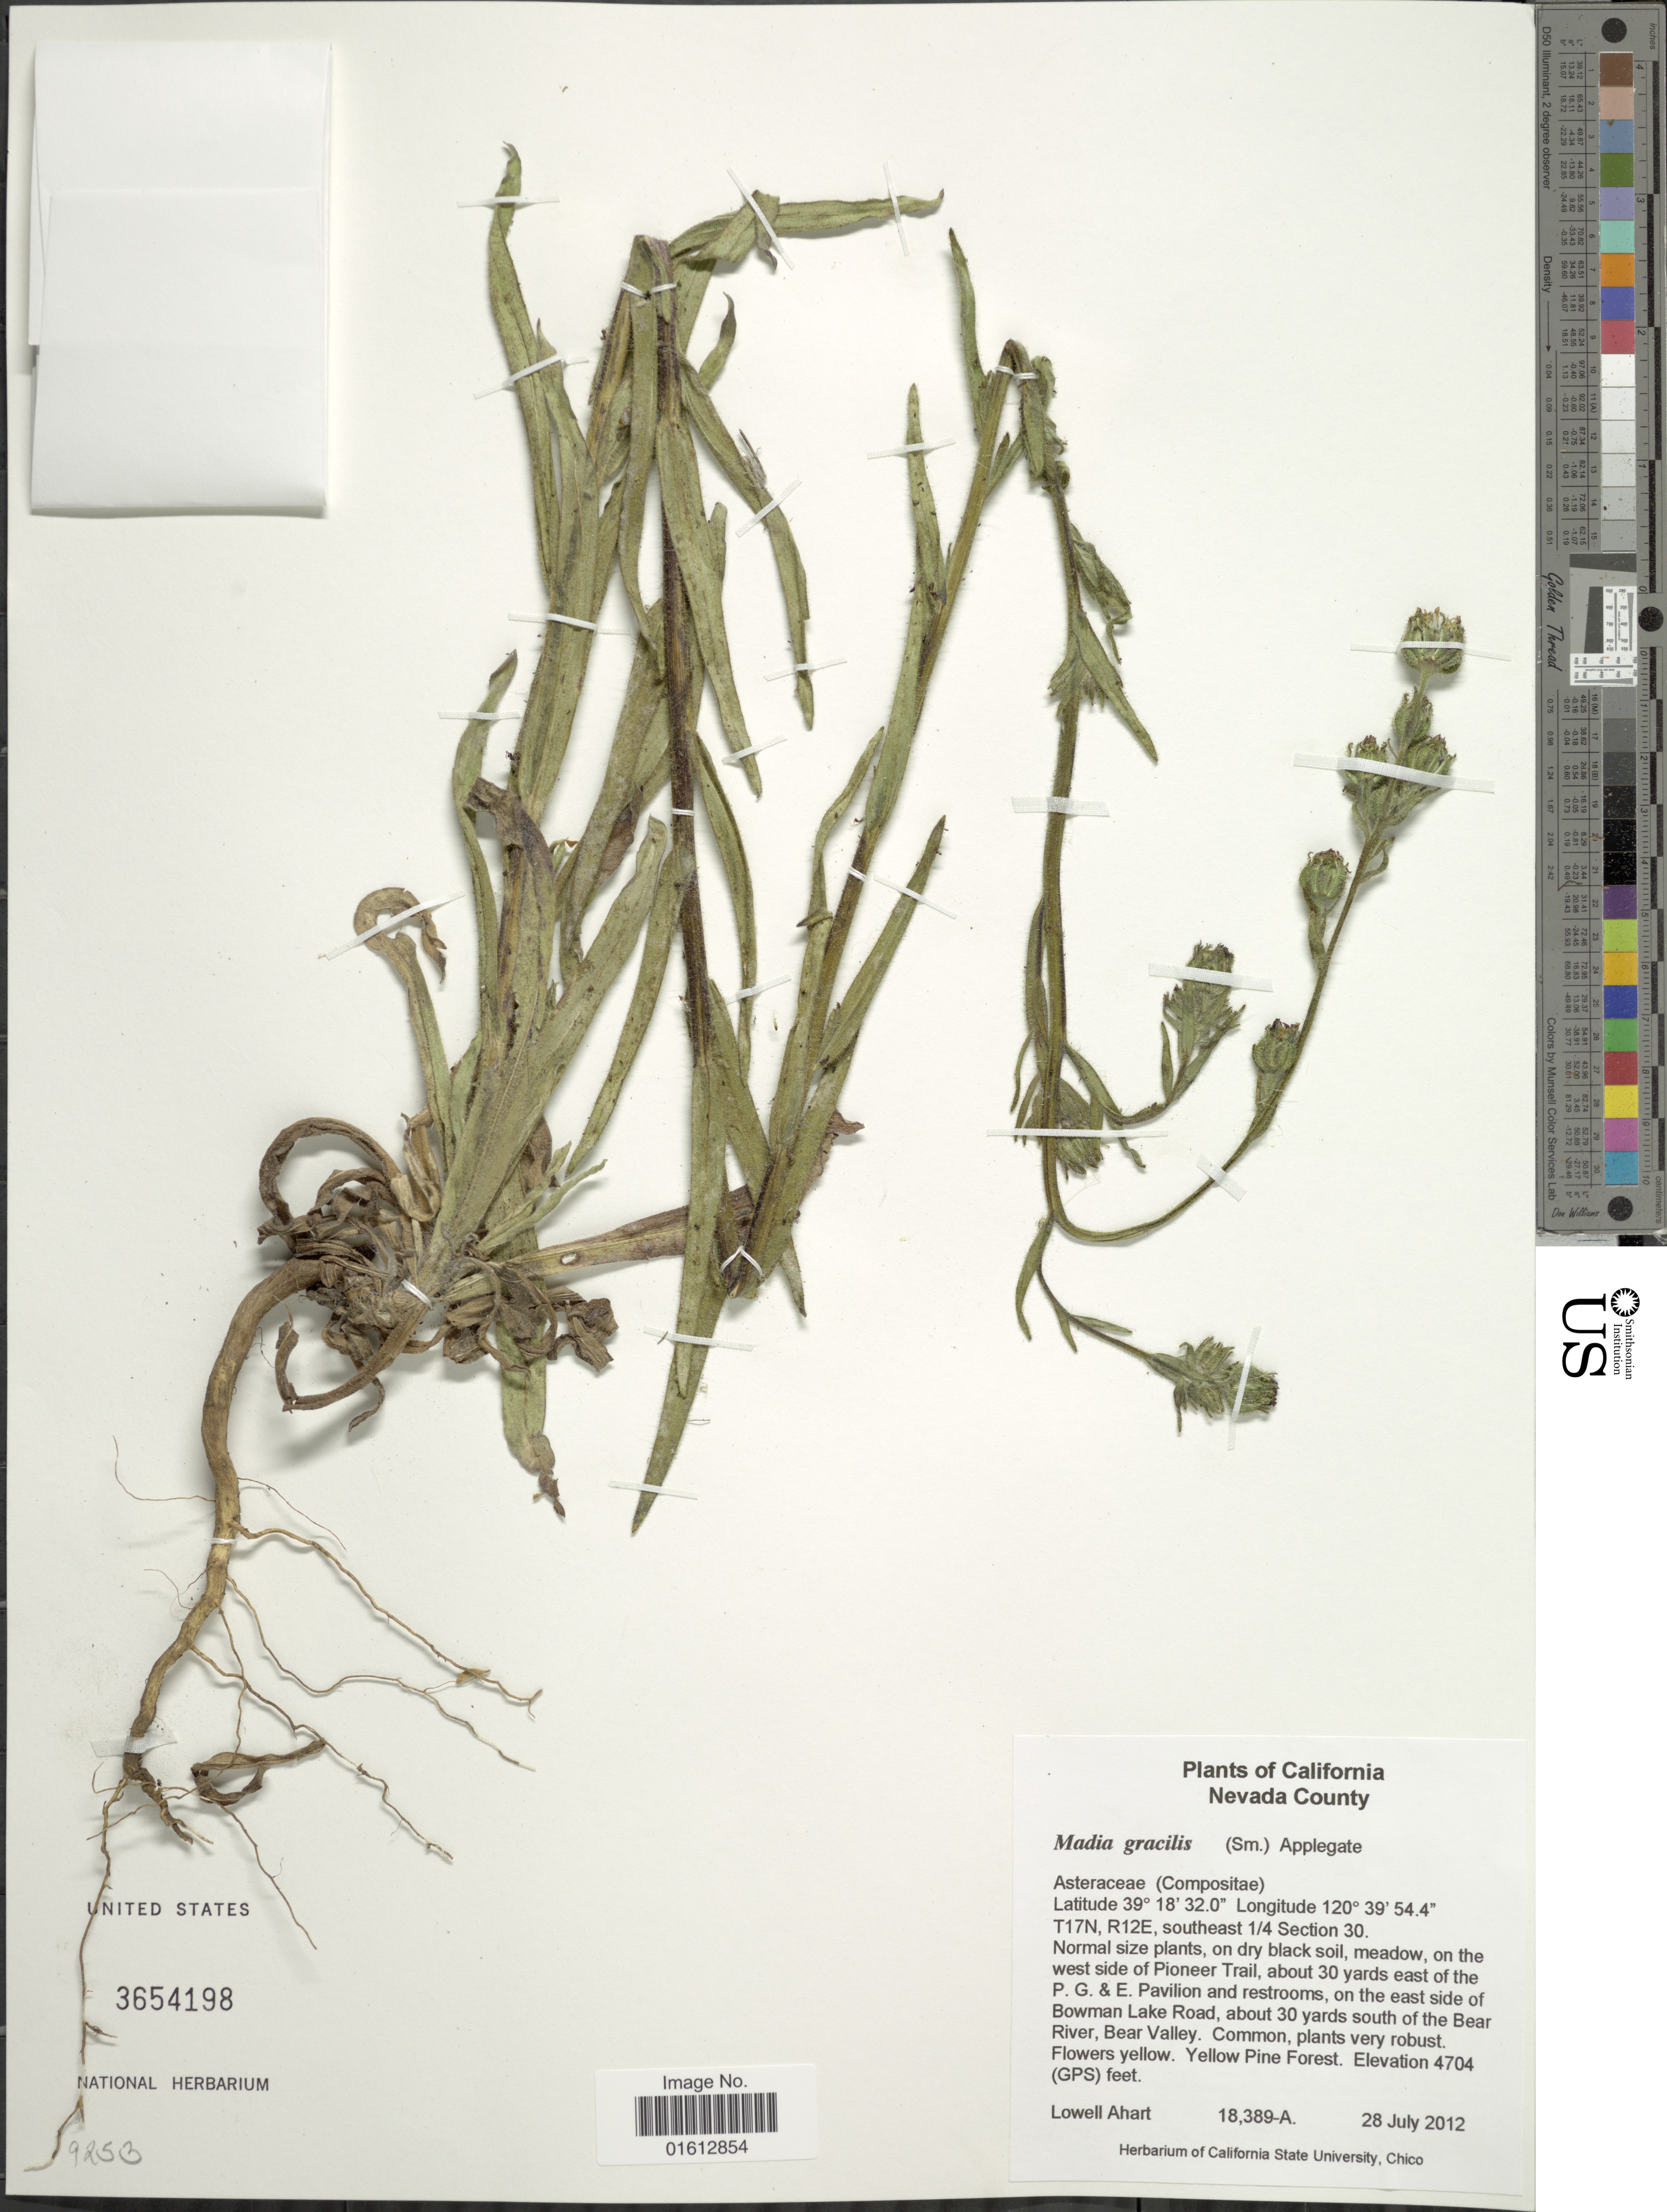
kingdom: Plantae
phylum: Tracheophyta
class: Magnoliopsida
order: Asterales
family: Asteraceae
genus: Madia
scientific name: Madia gracilis subsp. gracilis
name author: (Sm.) D.D. Keck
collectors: L. Ahart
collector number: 18389-A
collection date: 2012-07-28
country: United States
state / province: California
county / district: Nevada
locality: California, Nevada County, T17N, R12E, southeast 1/4 Section 30, on the west side of Pioneer Trail, about 30 yards east of the P.G. & E. Pavillion and restrooms, on the east side of Bowman Lake Road, about 30 yards south of the Bear River, Bear Valley.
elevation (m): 1434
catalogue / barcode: US 3654198